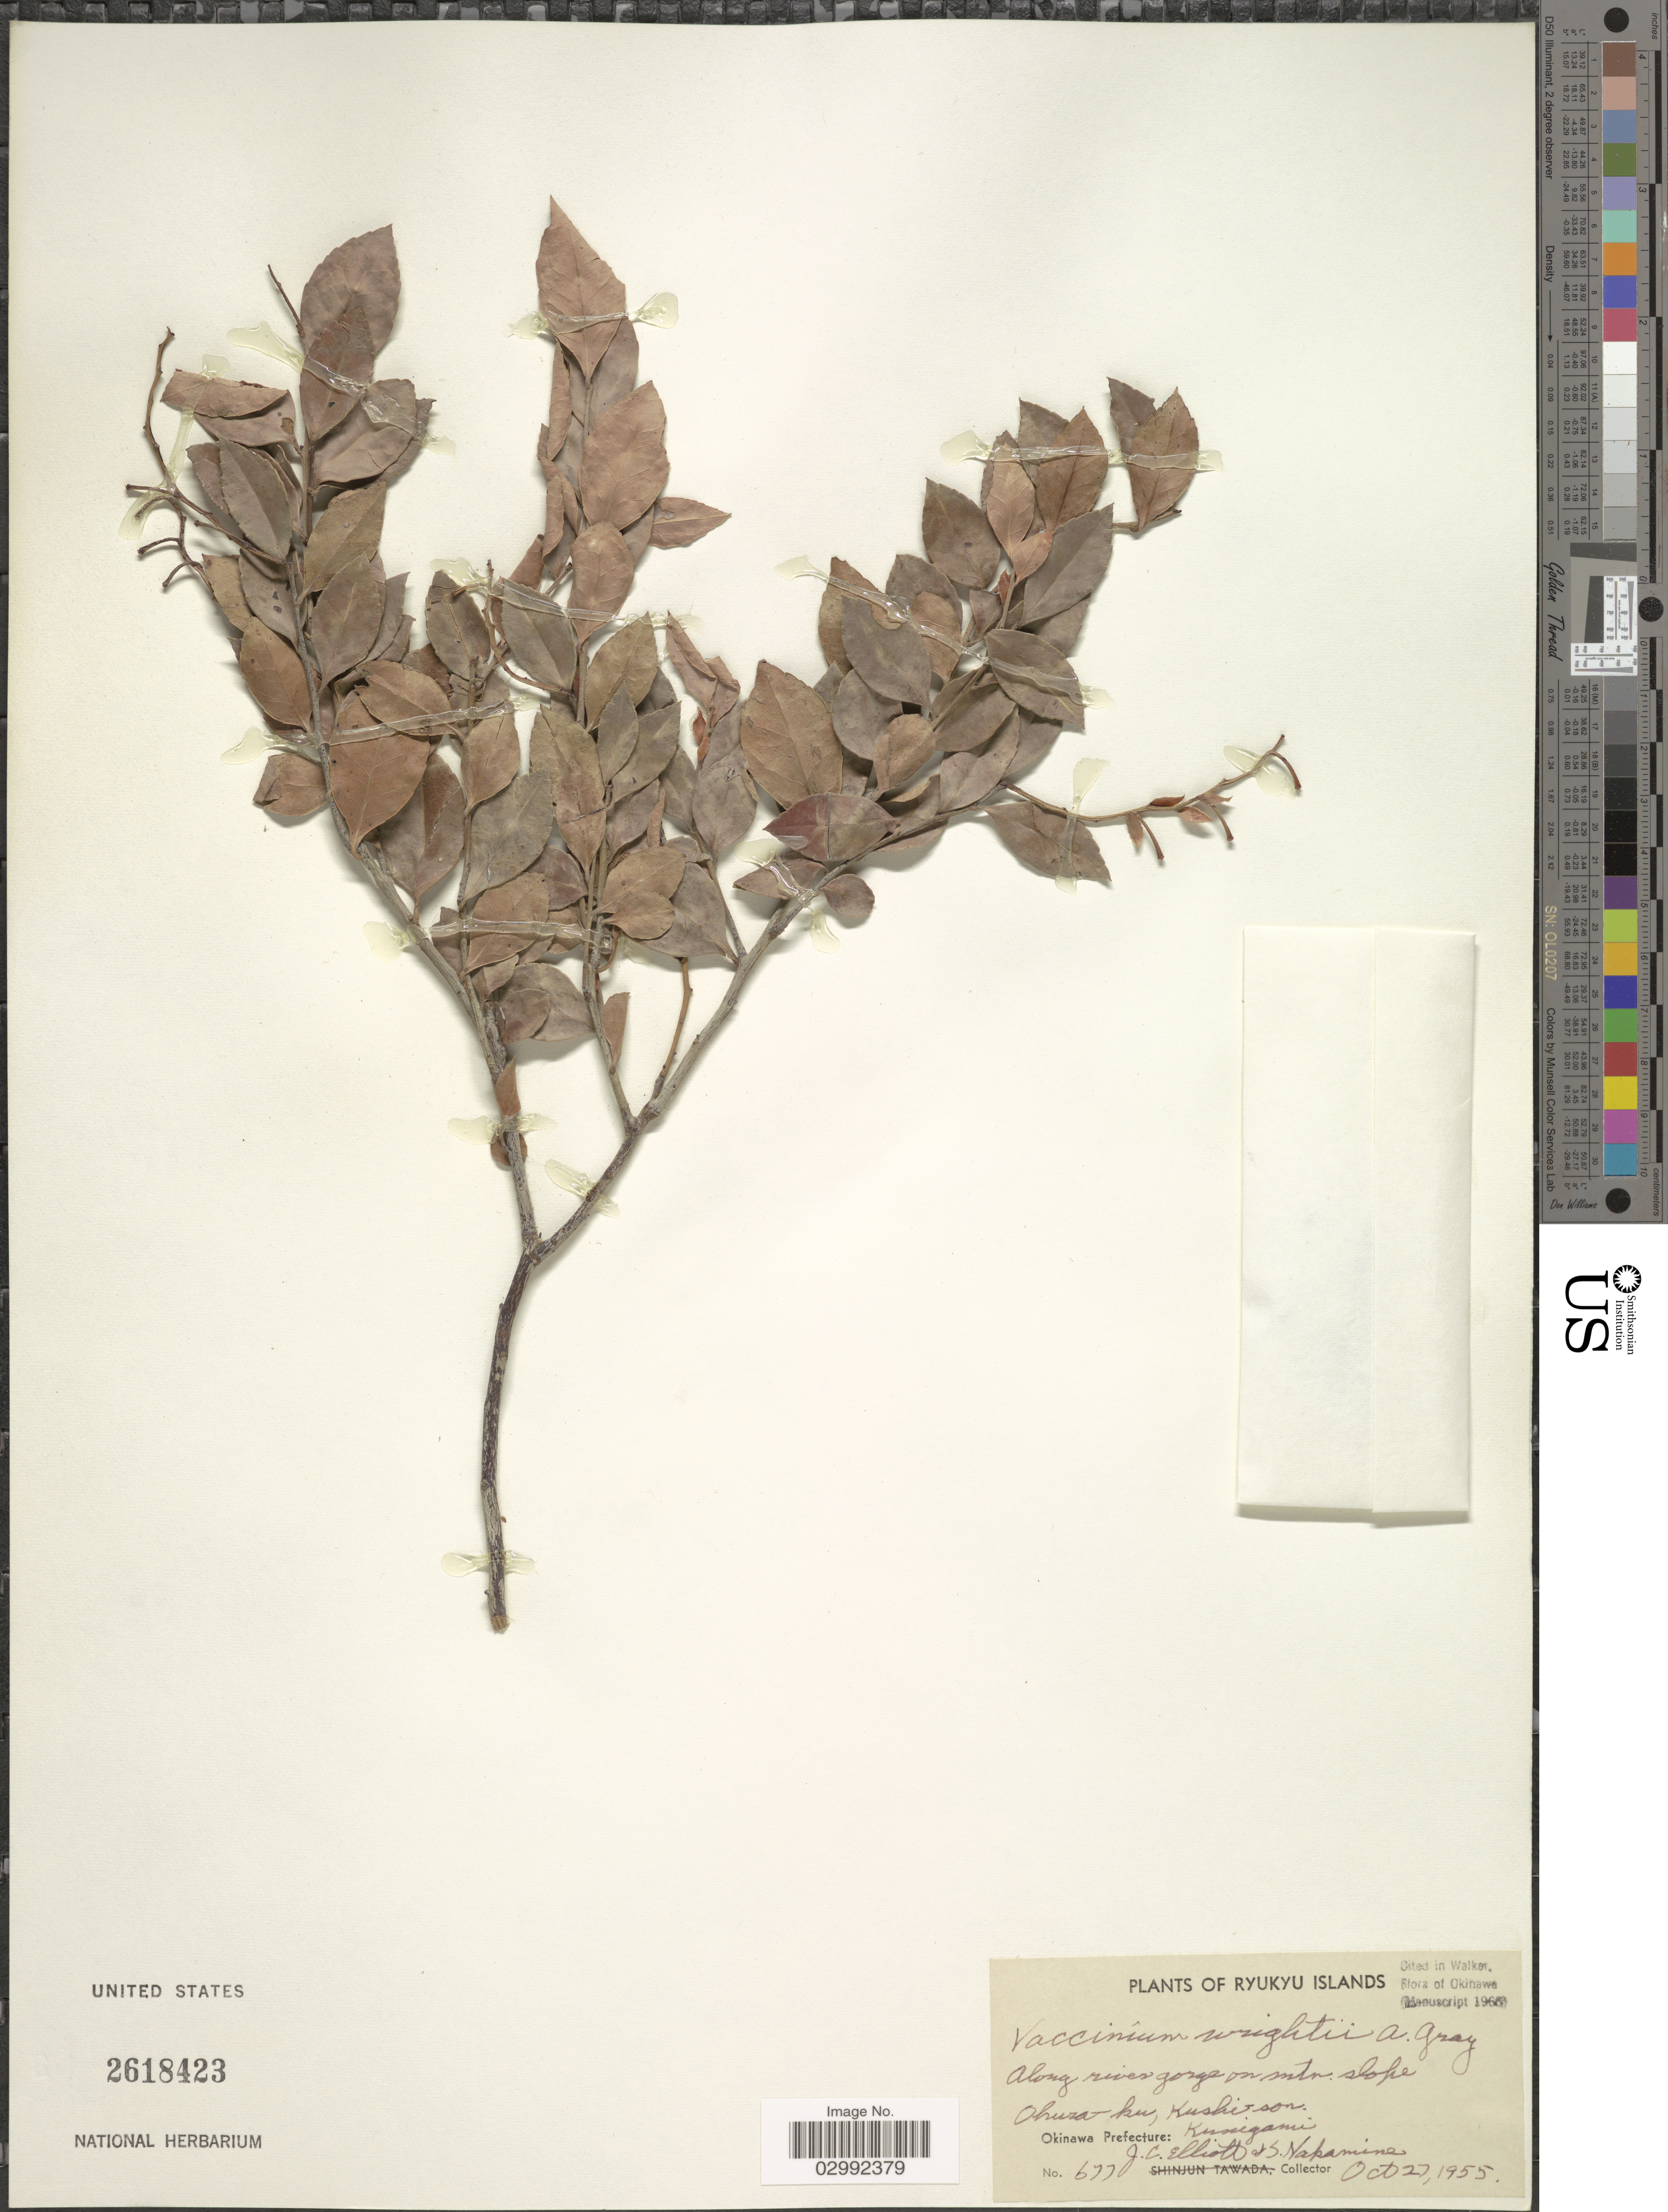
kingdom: Plantae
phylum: Tracheophyta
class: Magnoliopsida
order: Ericales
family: Ericaceae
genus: Vaccinium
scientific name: Vaccinium wrightii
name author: A. Gray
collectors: J. C. Elliott & S. Nakamine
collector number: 677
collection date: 1955-10-27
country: Japan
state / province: Okinawa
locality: Ryukyu Islands. Ohura-ku, Kushi-son. Okinawa Prefecture: Kunigami.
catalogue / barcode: US 2618423